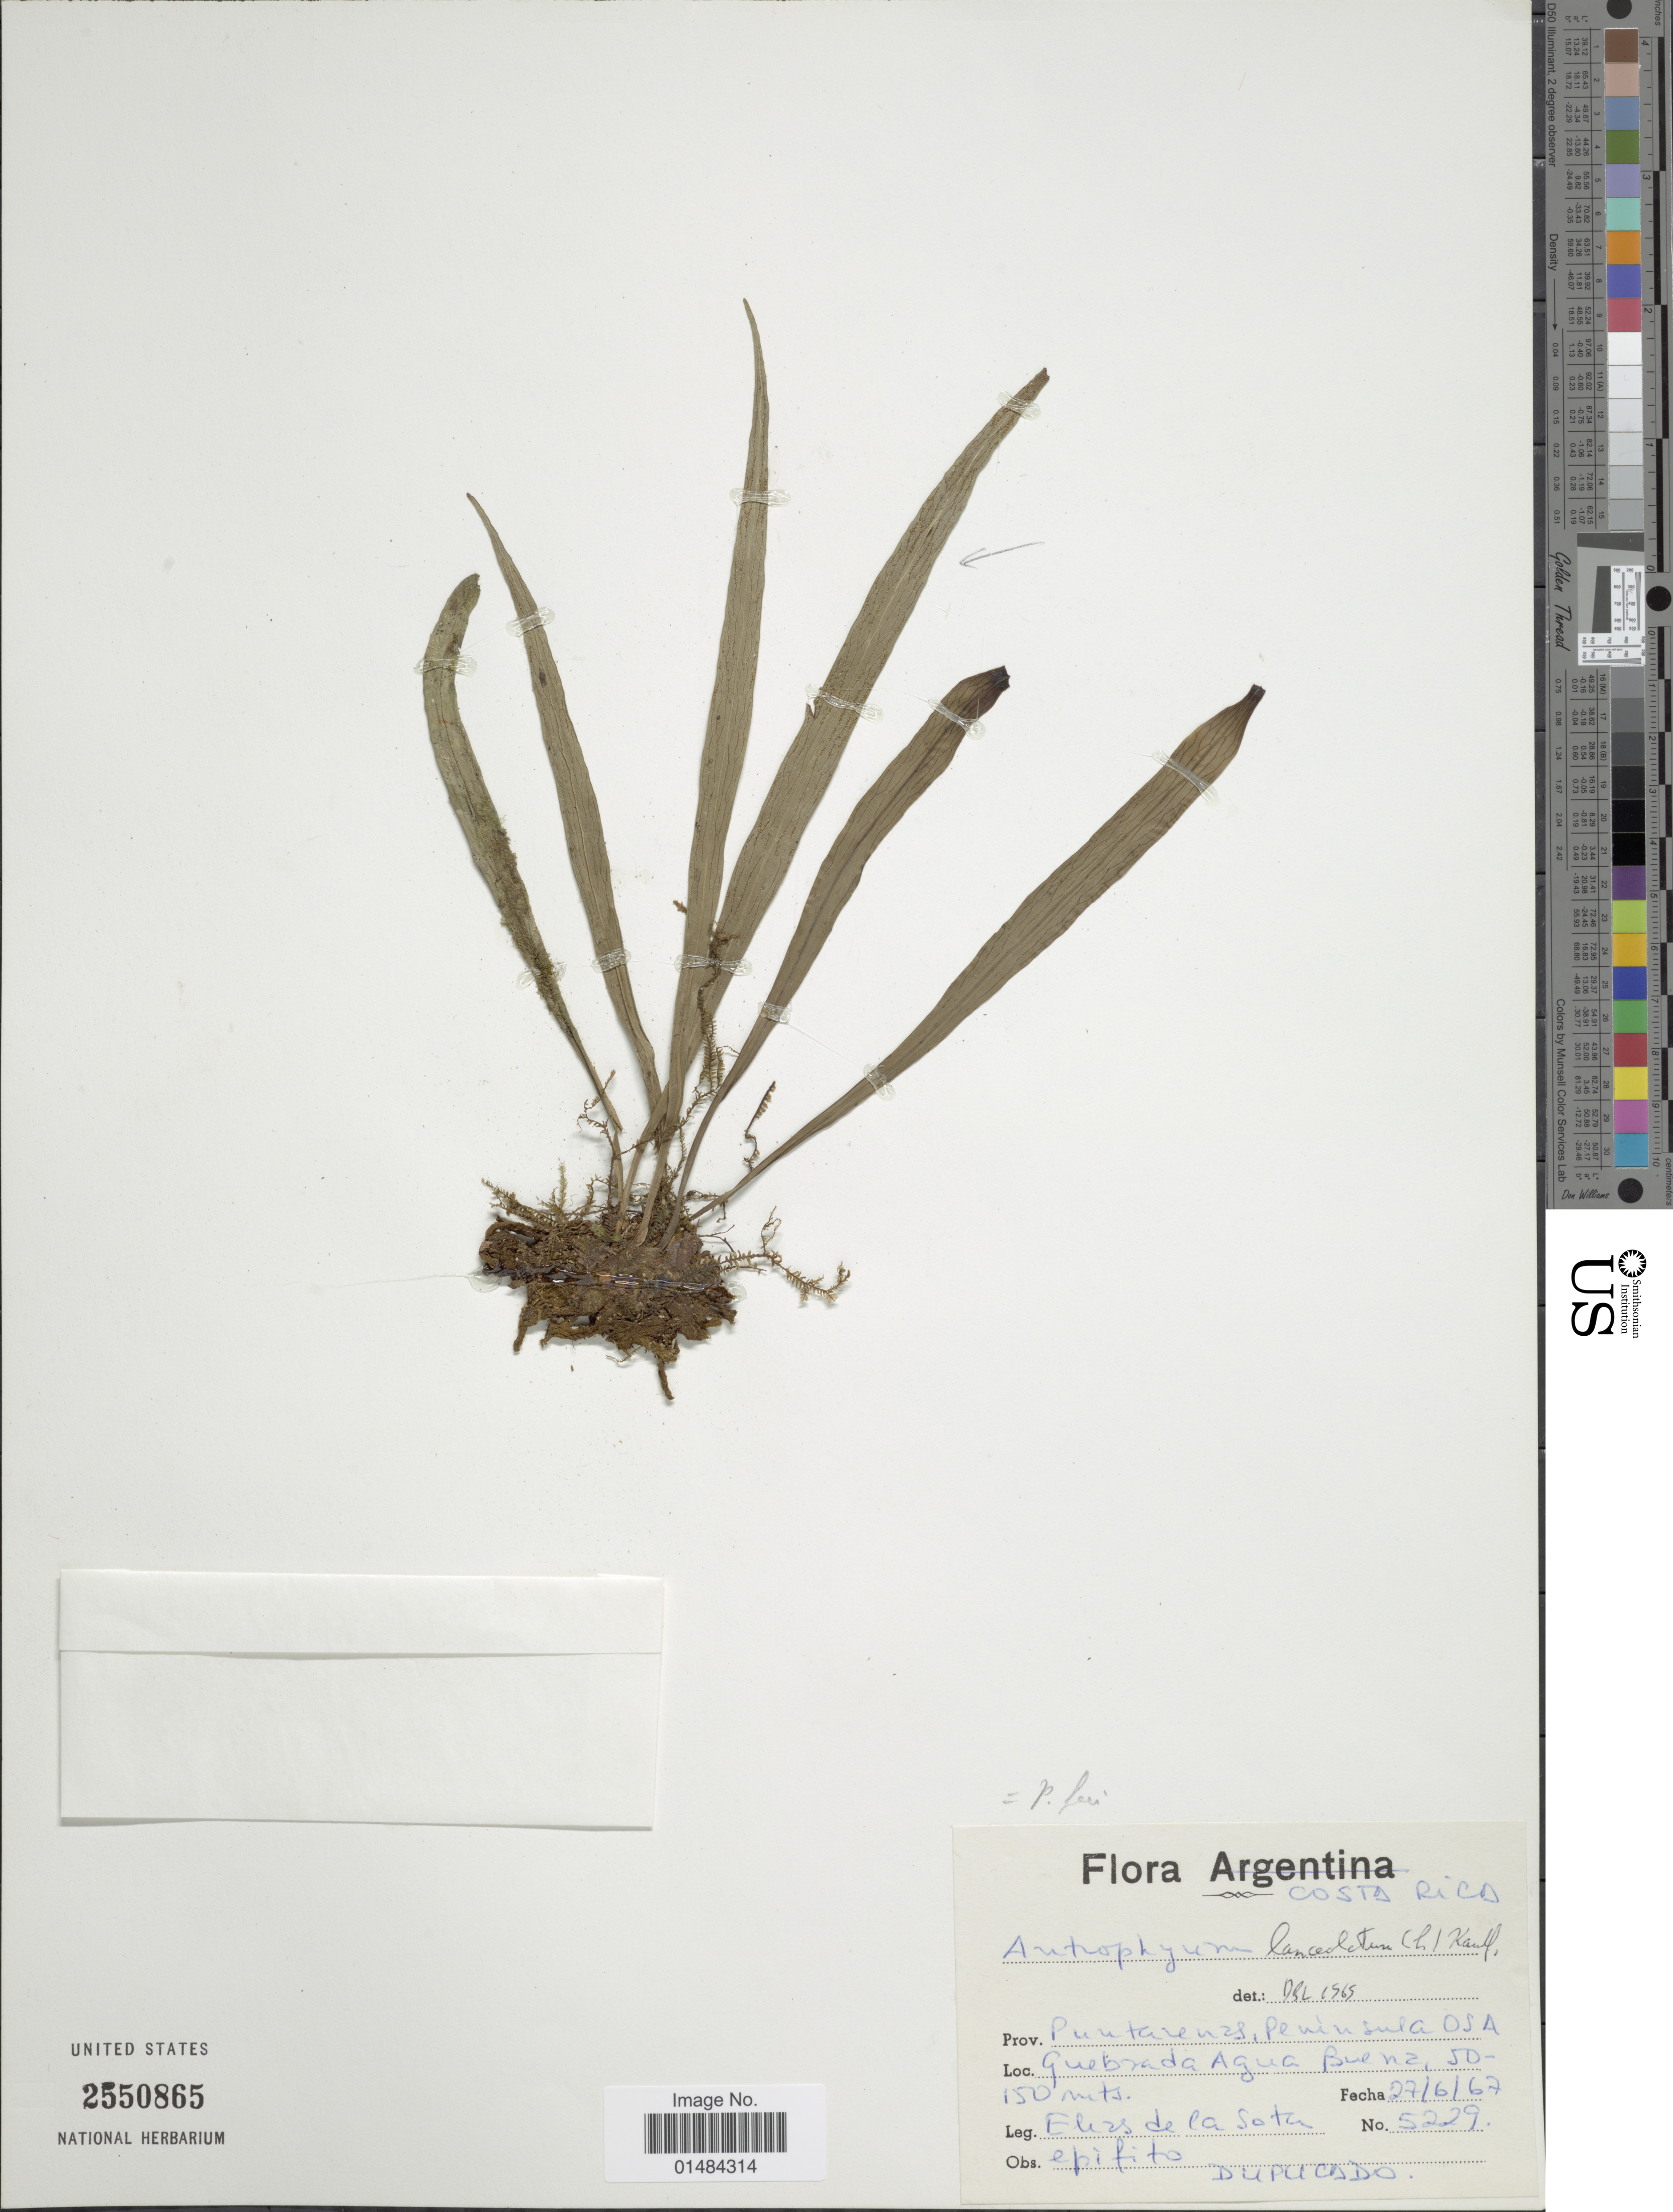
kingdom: Plantae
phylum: Tracheophyta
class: Polypodiopsida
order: Polypodiales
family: Pteridaceae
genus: Polytaenium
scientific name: Polytaenium lanceolatum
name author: (L.) Desv.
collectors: E. R. de la Sota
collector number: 5229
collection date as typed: Transcribed d/m/y: 27/6/67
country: Costa Rica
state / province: Puntarenas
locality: Costa Rica, Puntarenas, Peninsula OSA. Quebrada Agua Buenz.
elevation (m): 50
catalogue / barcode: US 2550865